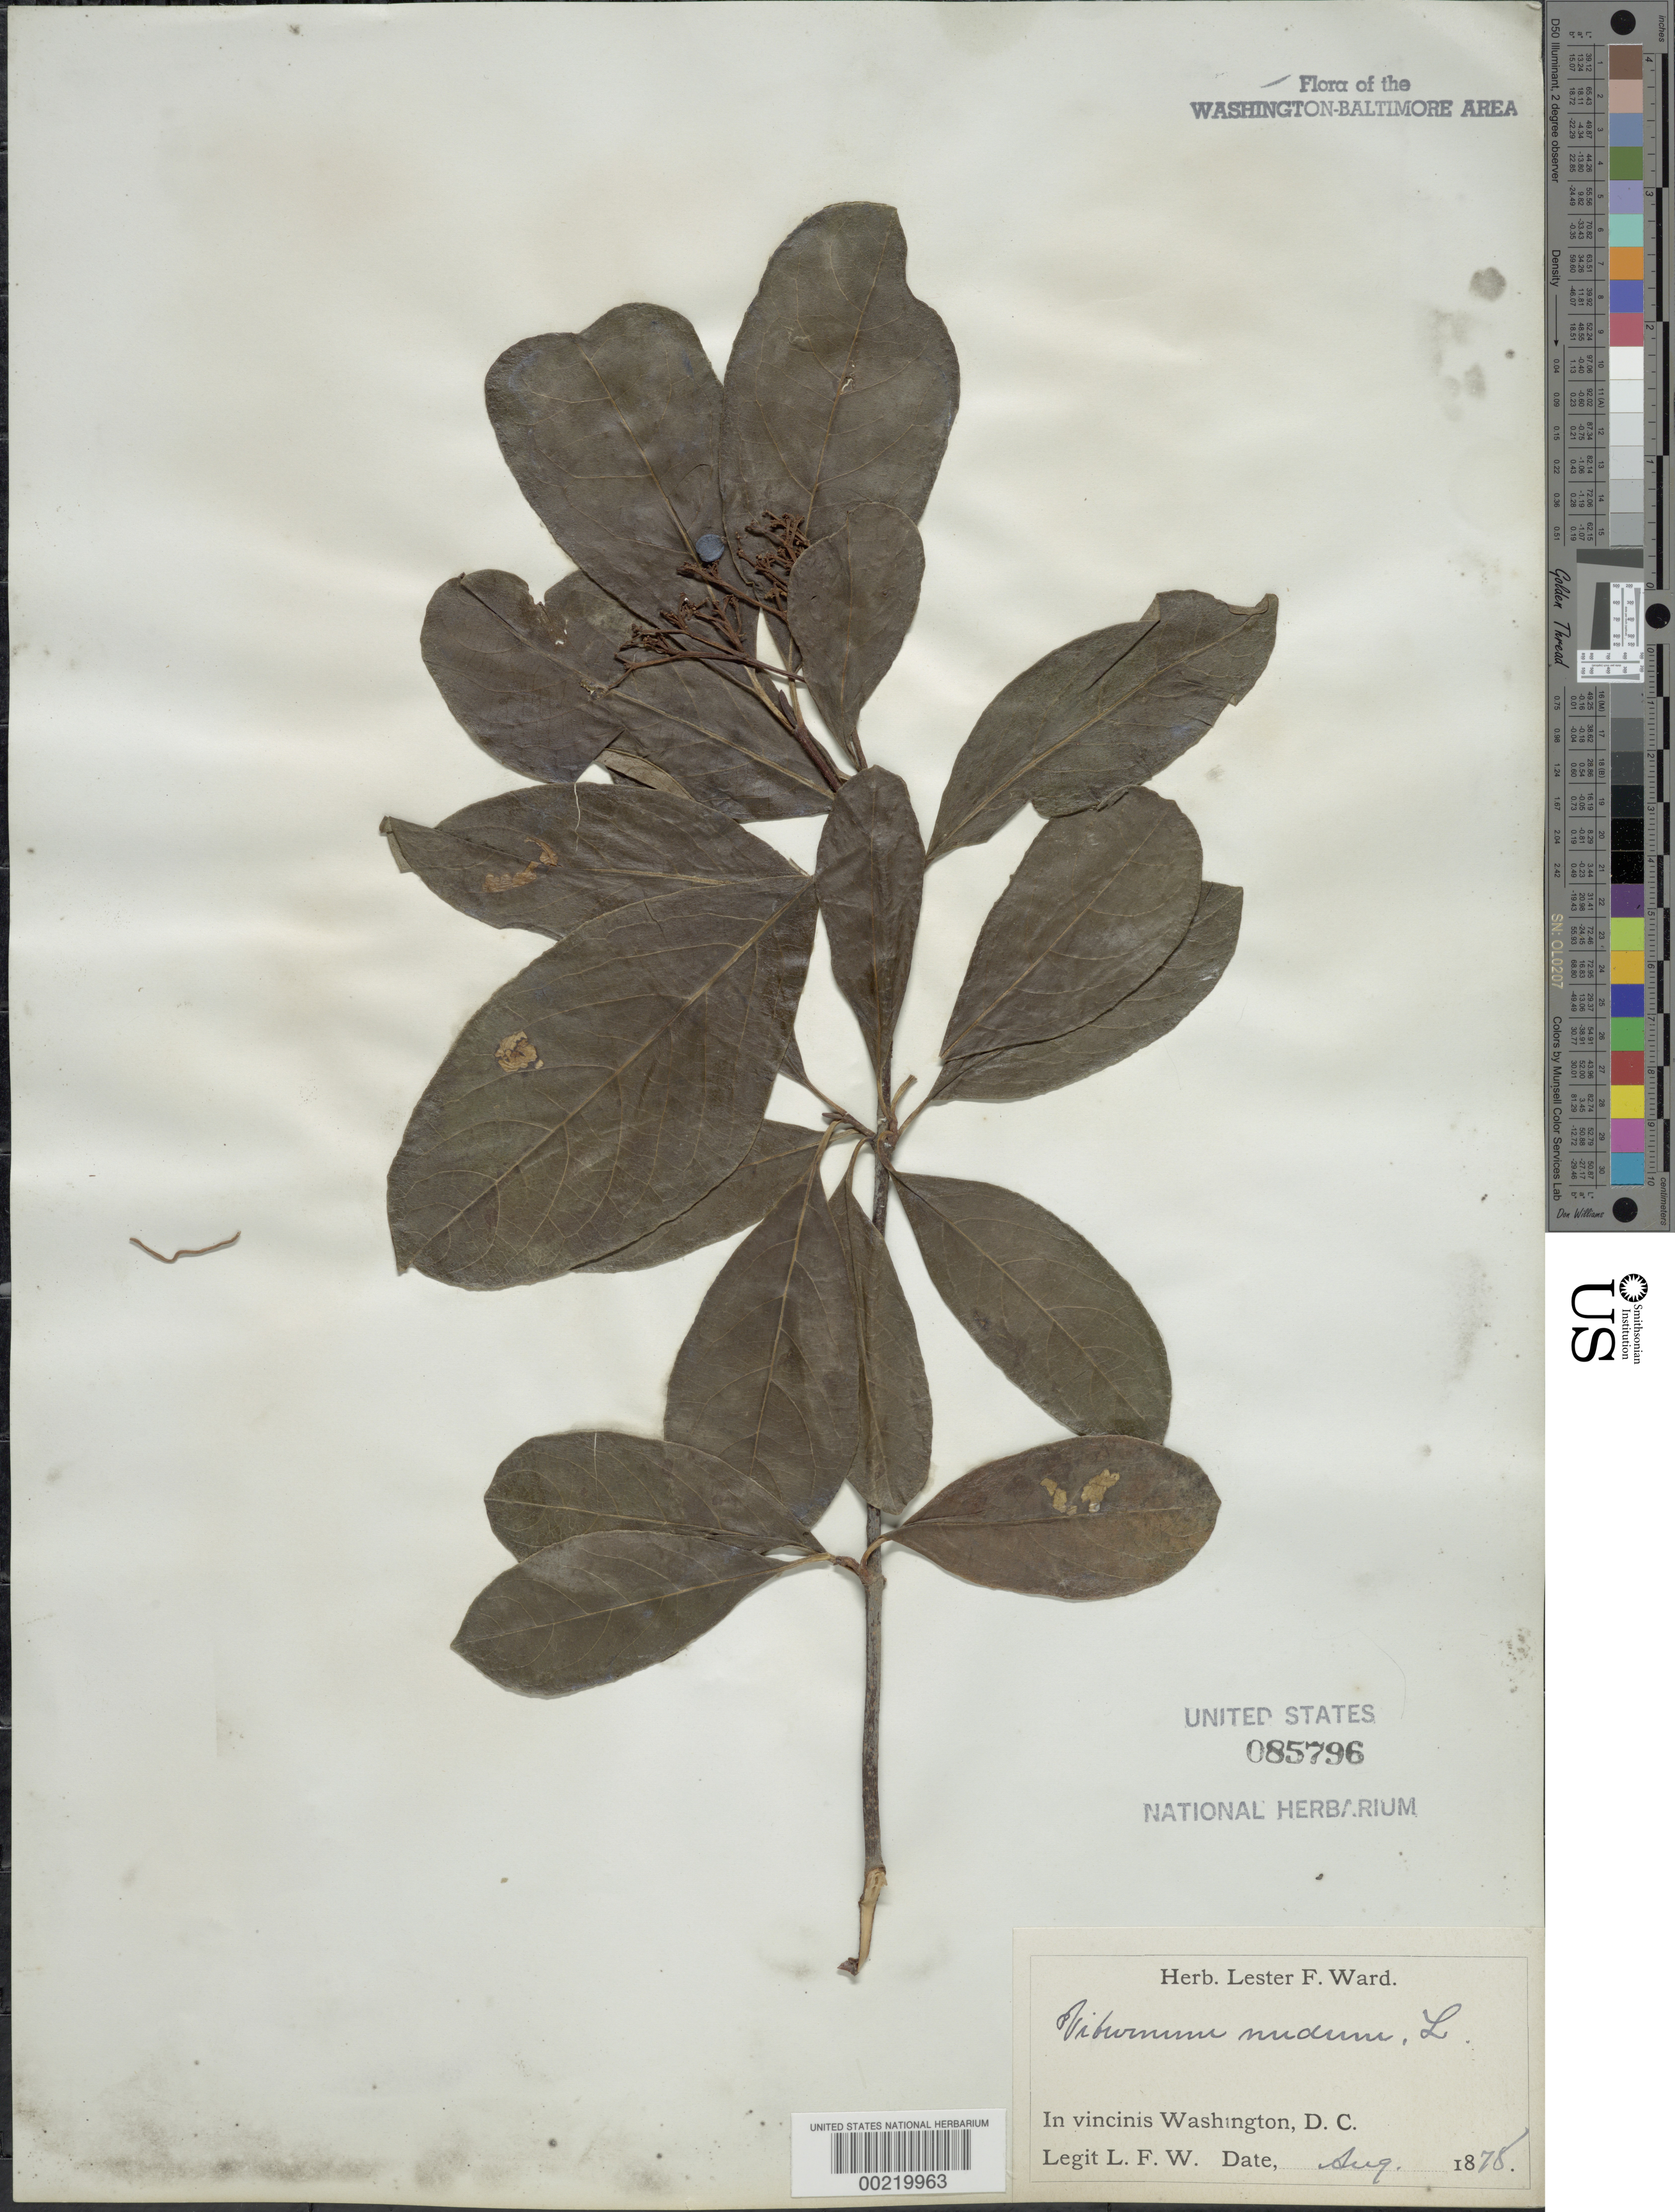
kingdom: Plantae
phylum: Tracheophyta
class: Magnoliopsida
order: Dipsacales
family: Viburnaceae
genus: Viburnum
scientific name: Viburnum nudum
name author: L.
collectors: L. F. Ward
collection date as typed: Aug 1878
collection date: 1878-08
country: United States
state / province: District of Columbia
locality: DC vicinity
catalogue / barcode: US 85796